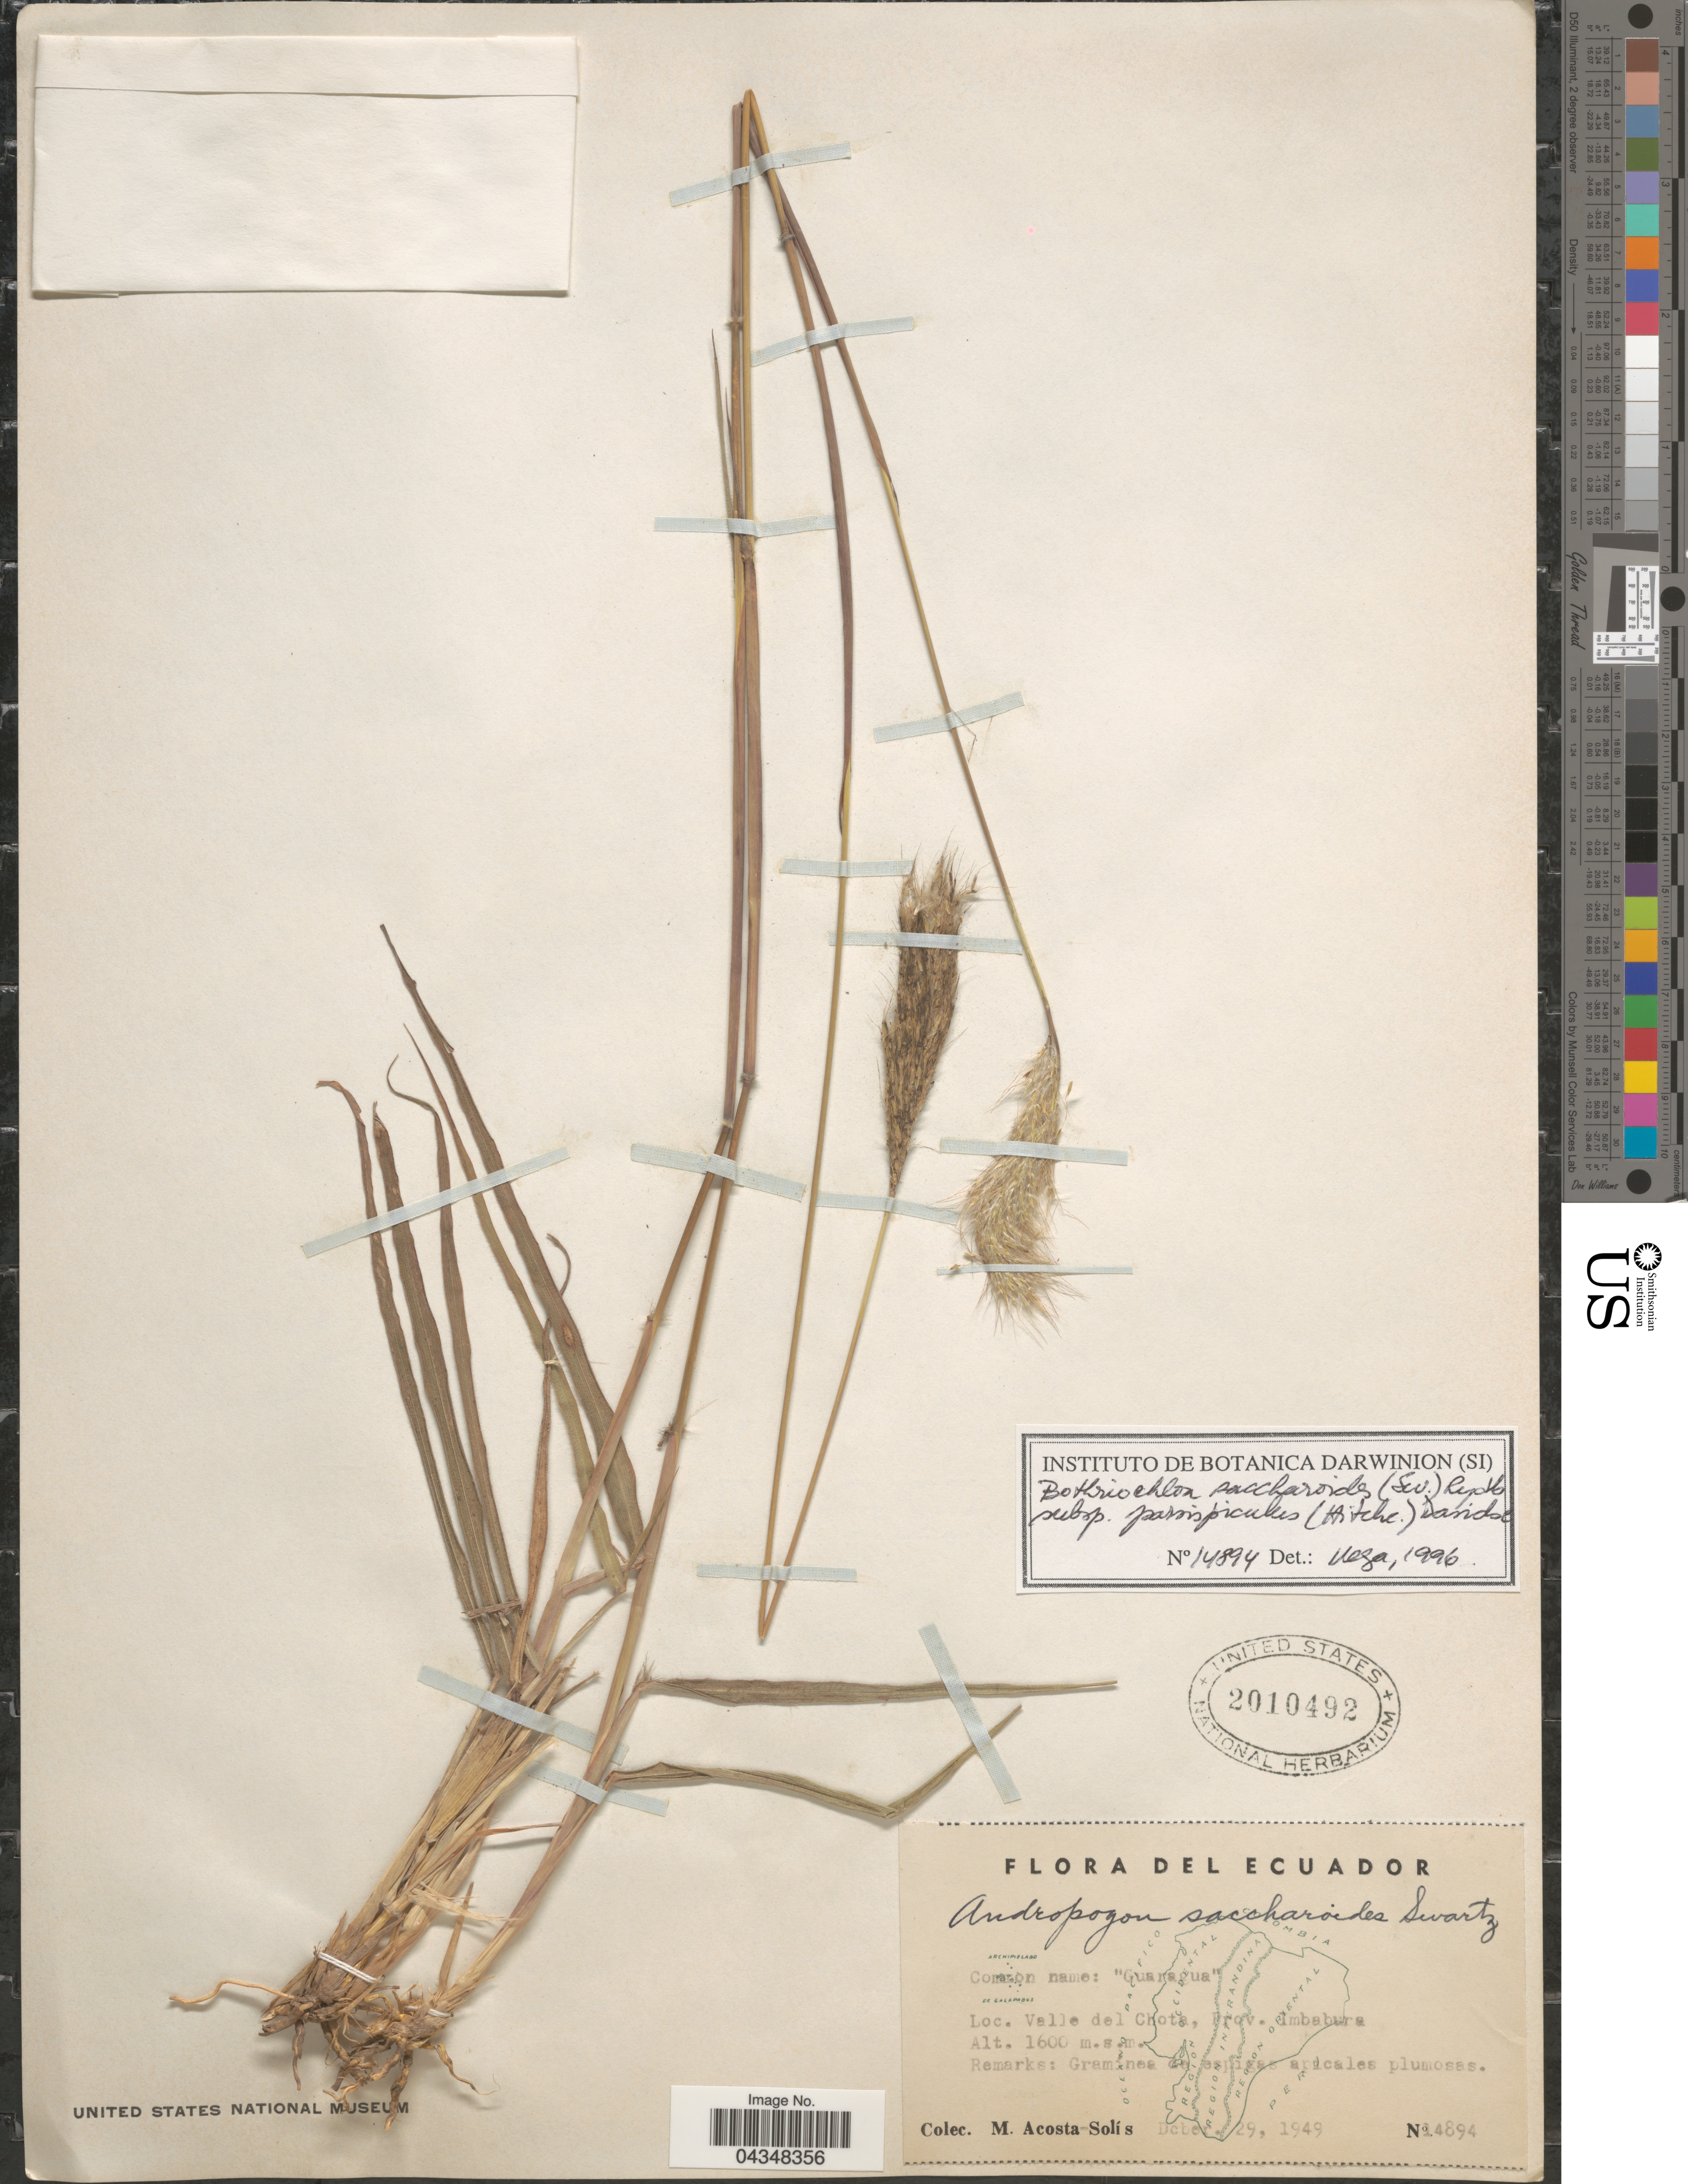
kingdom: Plantae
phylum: Tracheophyta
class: Liliopsida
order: Poales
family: Poaceae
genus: Bothriochloa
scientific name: Bothriochloa saccharoides var. parvispicula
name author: (Hitchc.) Tovar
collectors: M. Acosta Solis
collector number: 14894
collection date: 1949-12-29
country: Ecuador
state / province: Imbabura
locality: Valle del Chota.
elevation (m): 1600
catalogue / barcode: US 2010492